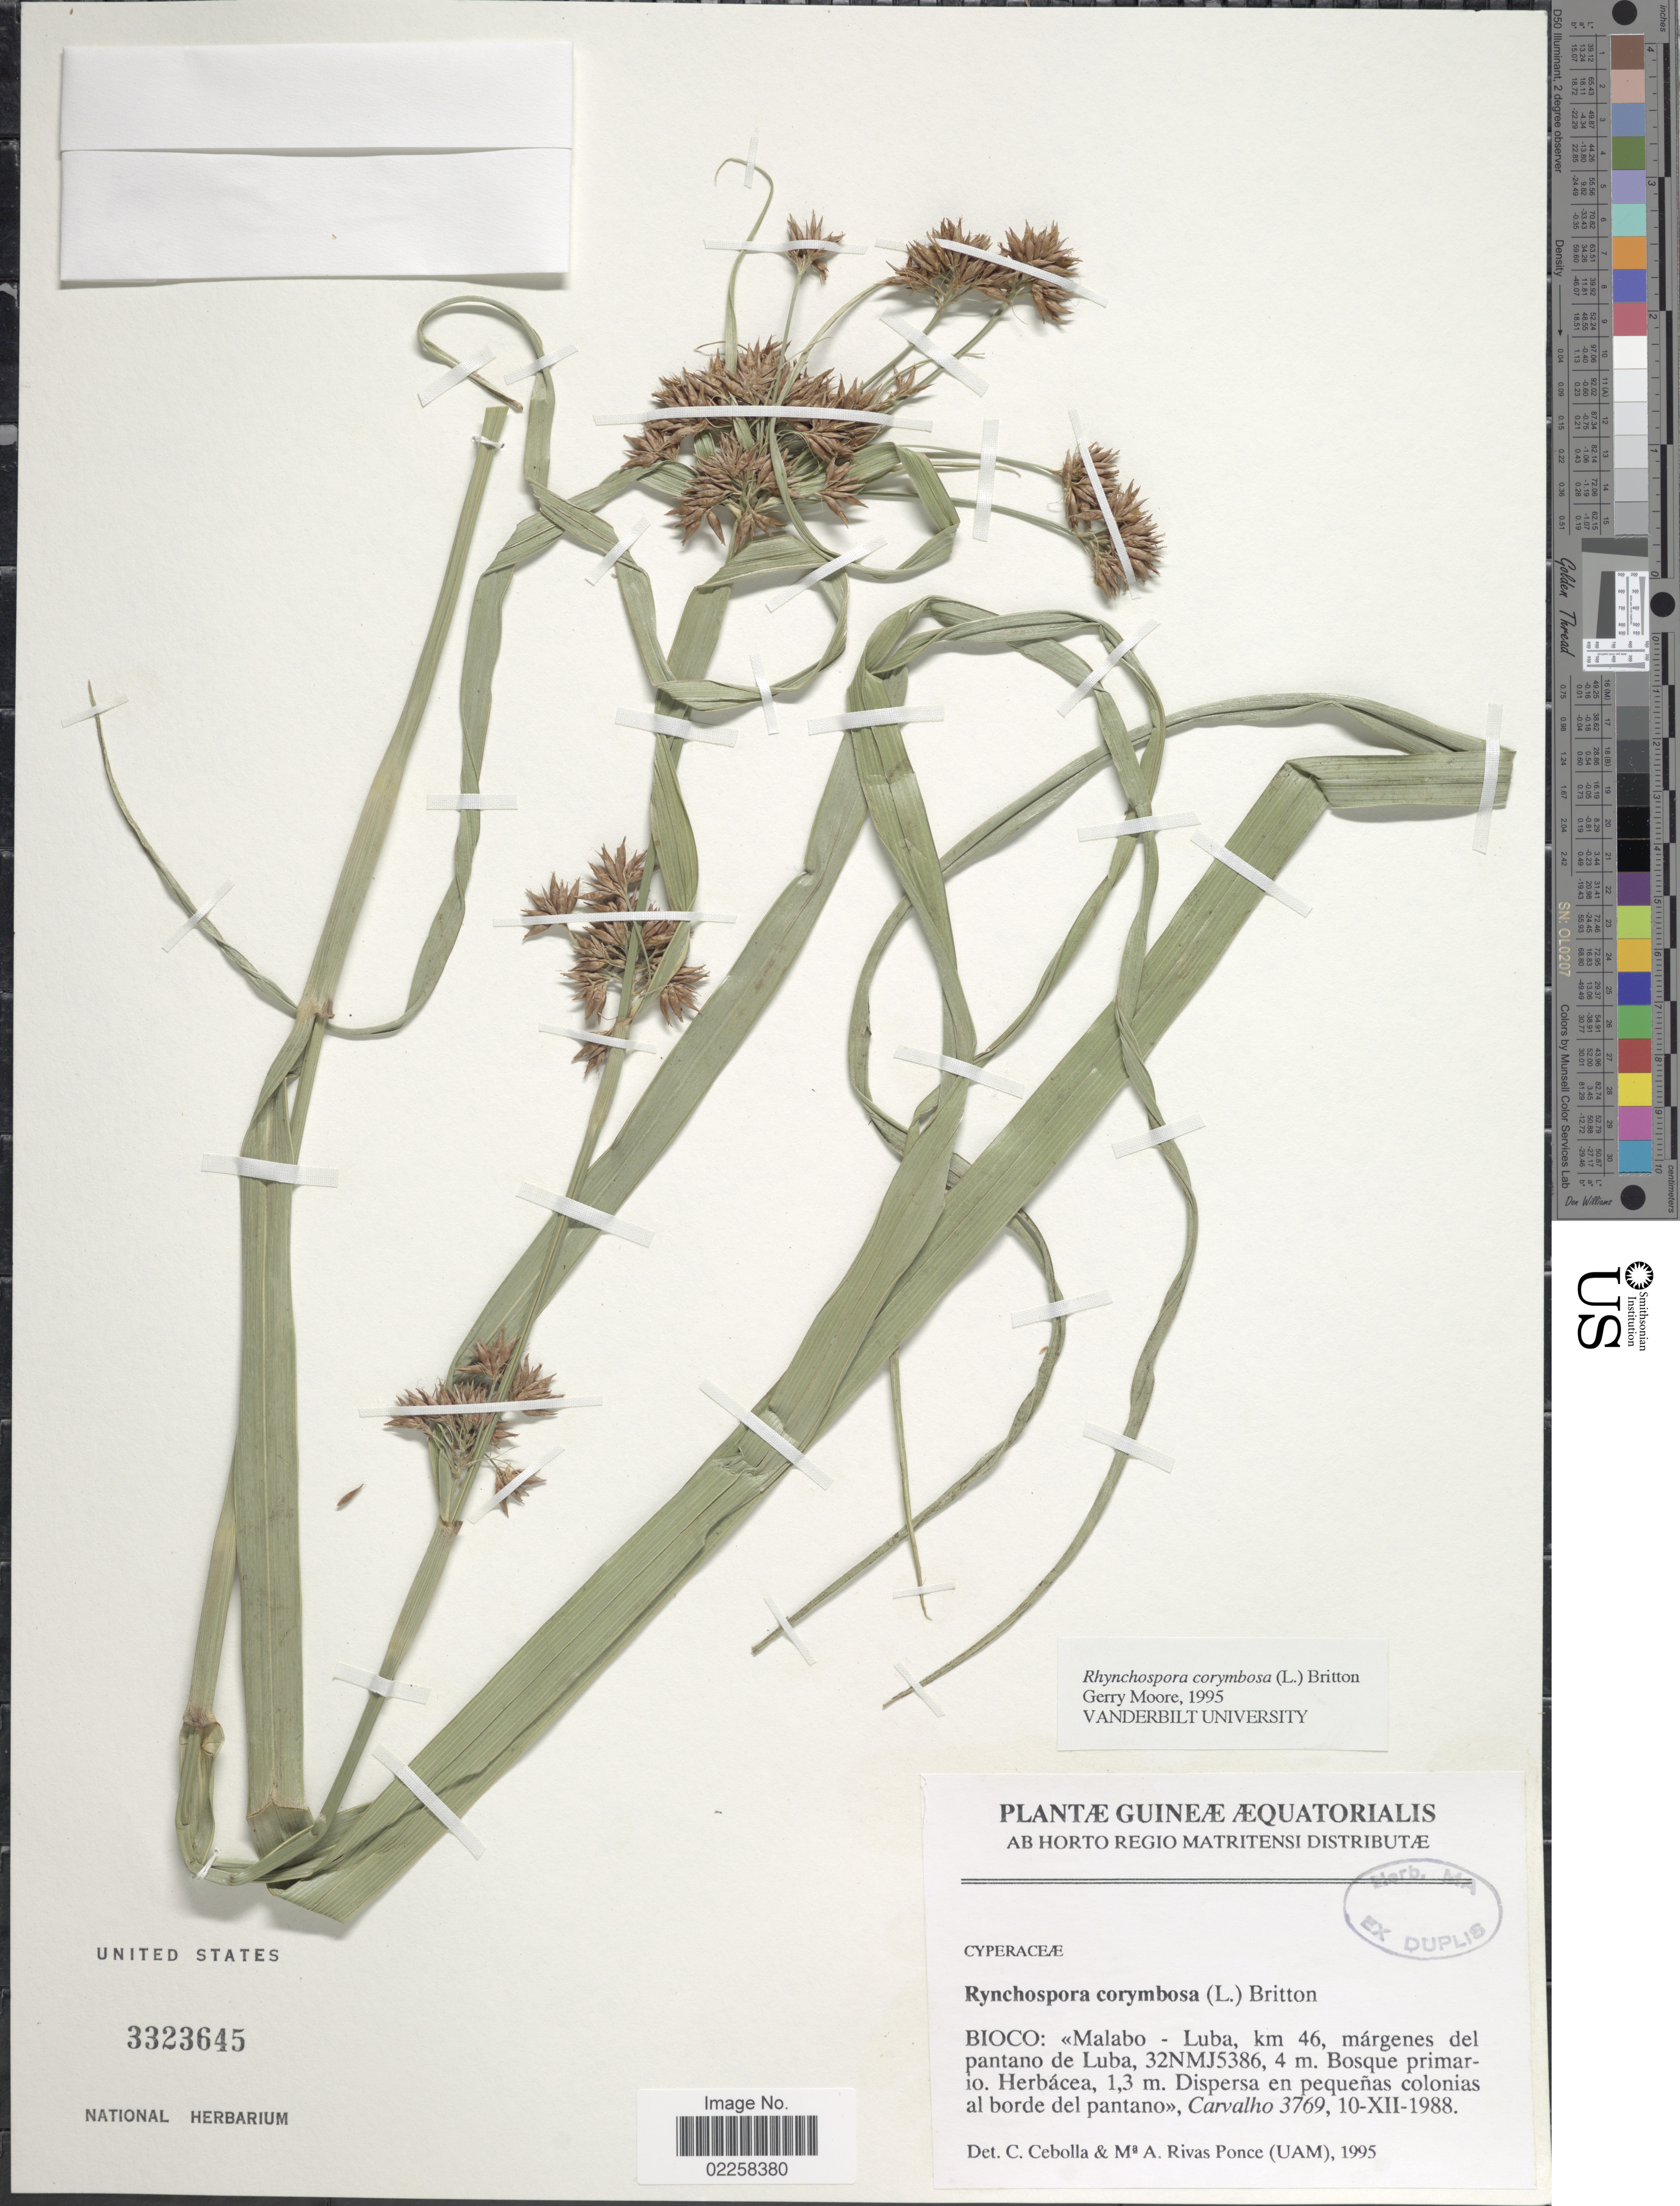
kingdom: Plantae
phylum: Tracheophyta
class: Liliopsida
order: Poales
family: Cyperaceae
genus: Rhynchospora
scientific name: Rhynchospora corymbosa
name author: (L.) Britton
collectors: Carvalho, --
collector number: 3769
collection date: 1988-12-10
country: Equatorial Guinea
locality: Bioco: Malabo - Luba, km 46, margenes del pantano de Luba, 32NMJ53864, 4 m.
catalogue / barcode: US 3323645